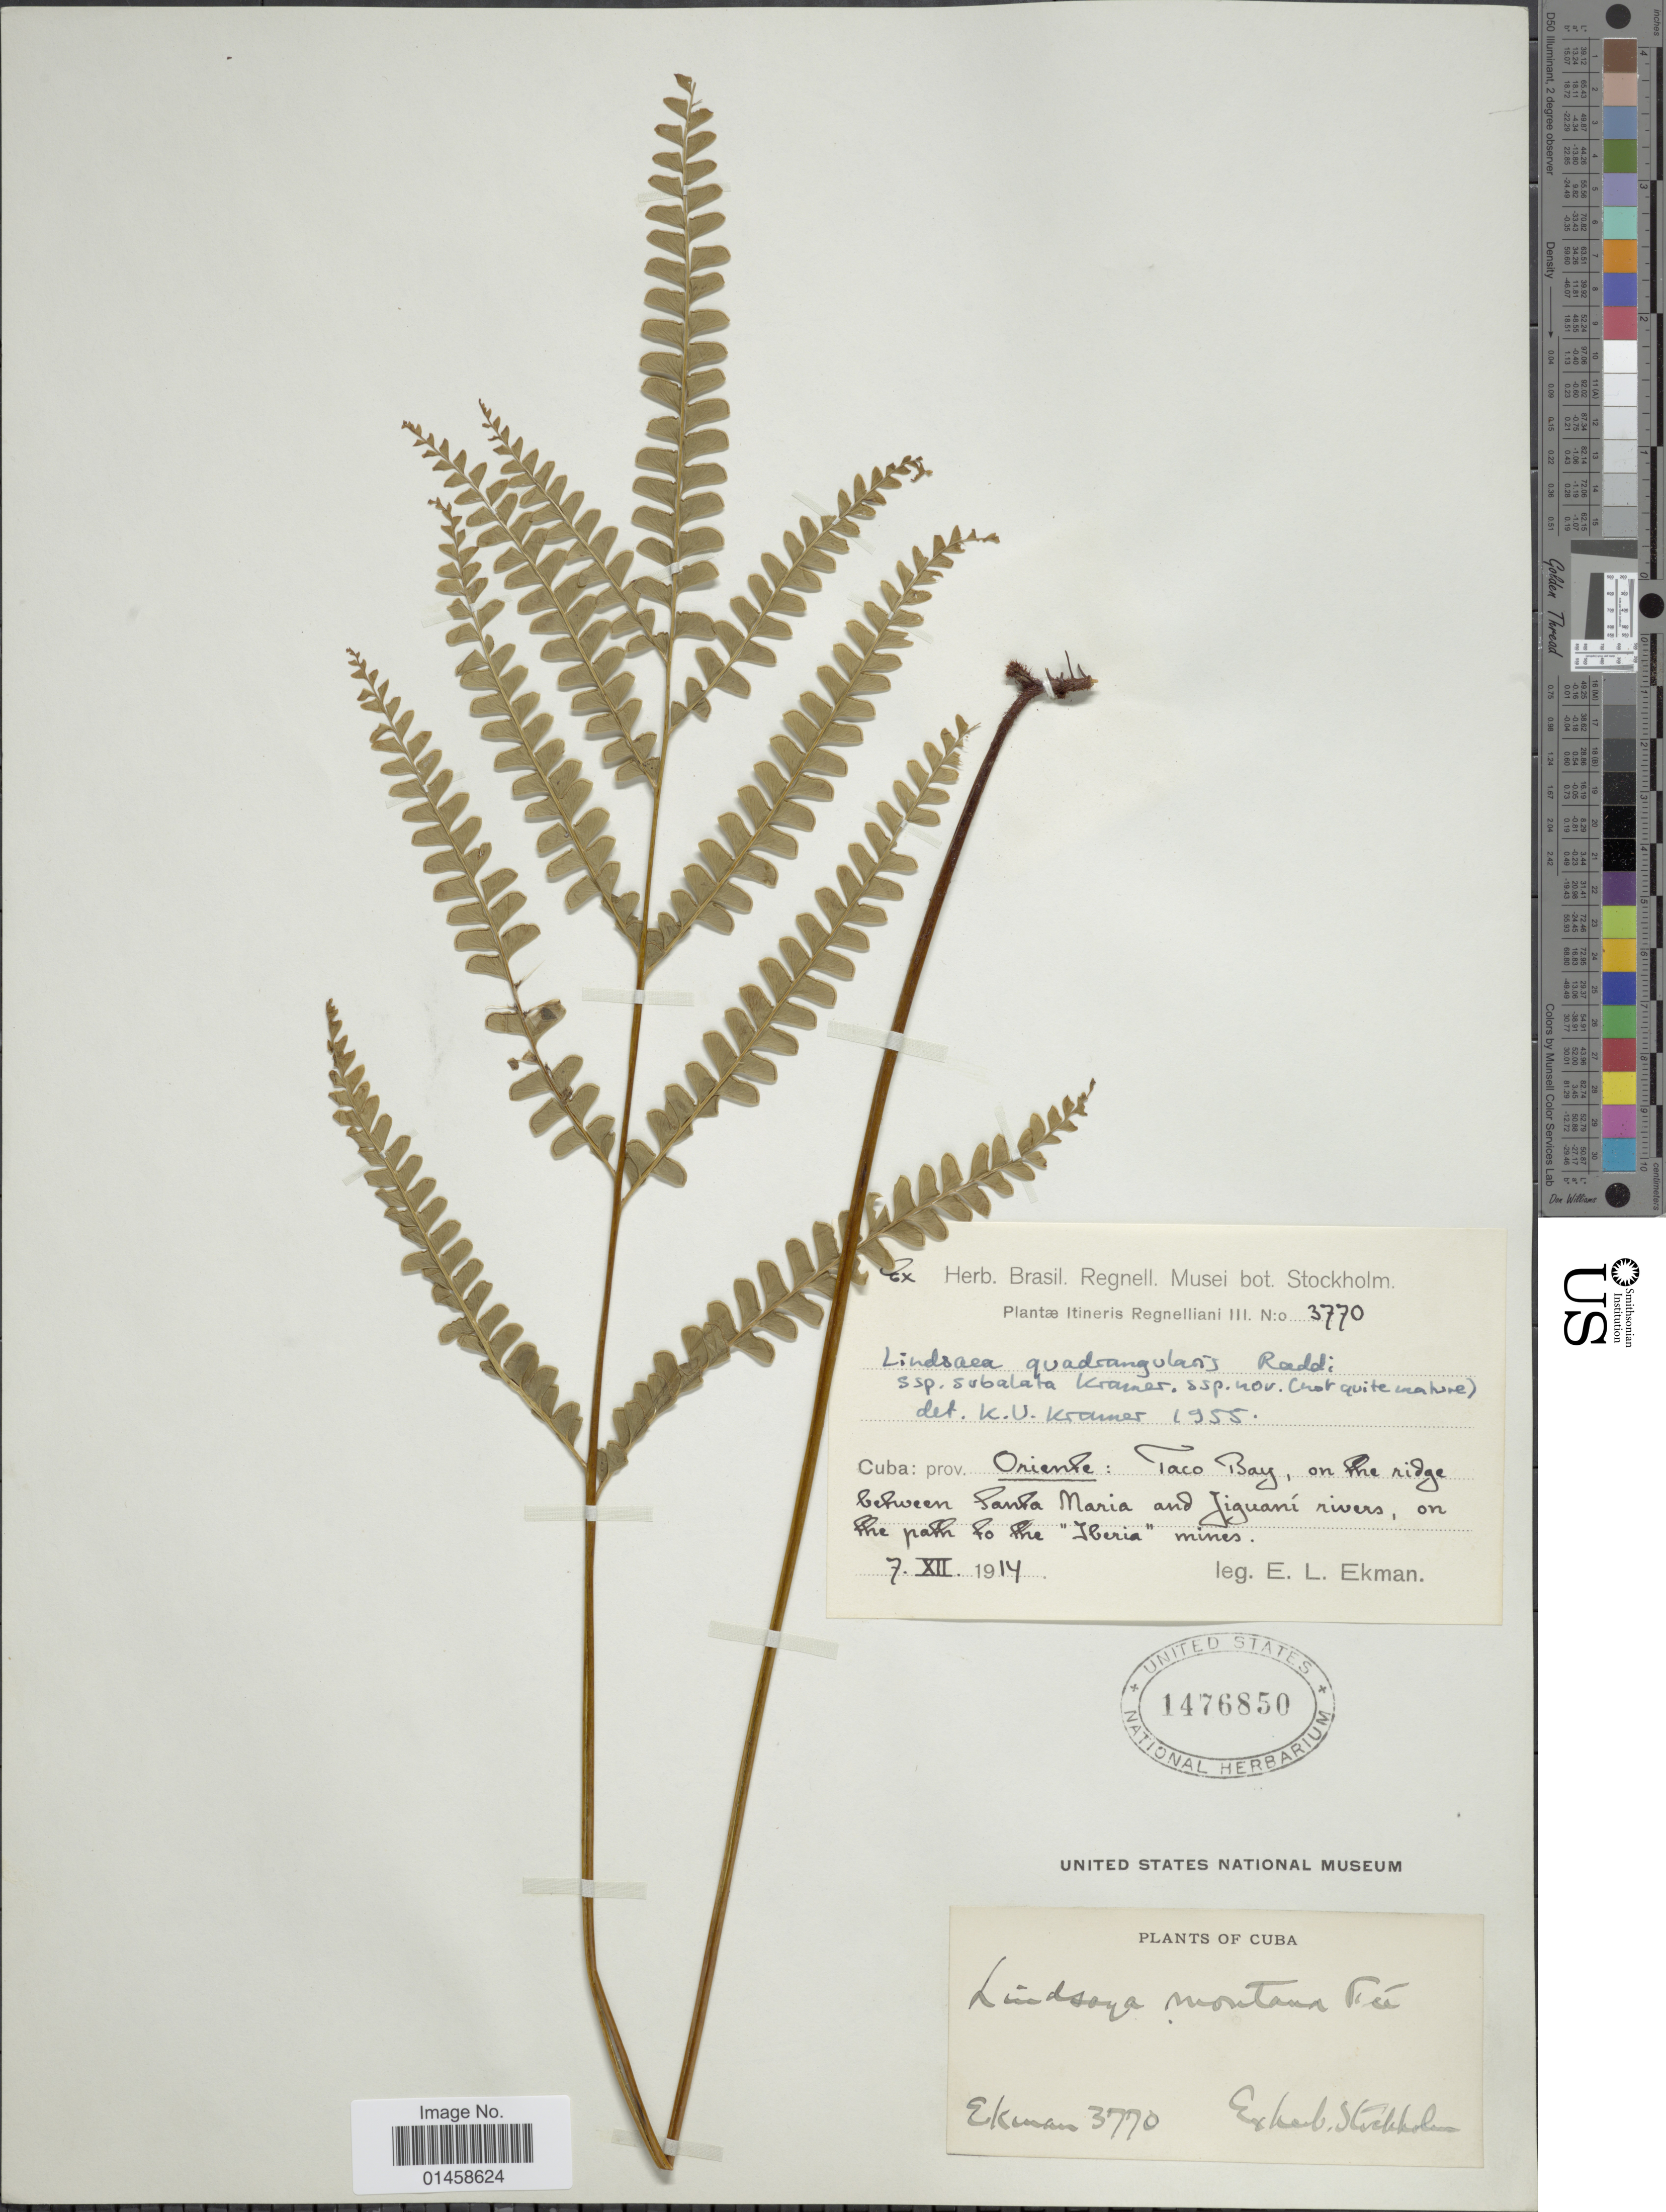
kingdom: Plantae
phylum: Tracheophyta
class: Polypodiopsida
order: Polypodiales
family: Lindsaeaceae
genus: Lindsaea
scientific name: Lindsaea quadrangularis subsp. subalata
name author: K.U. Kramer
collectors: E. L. Ekman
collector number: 3770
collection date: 1914-12-07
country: Cuba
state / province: Oriente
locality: Taco Bay, on the ridge between Santa Maria and Jiguani rivers, on the path to the "Iberia" mines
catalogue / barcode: US 1476850